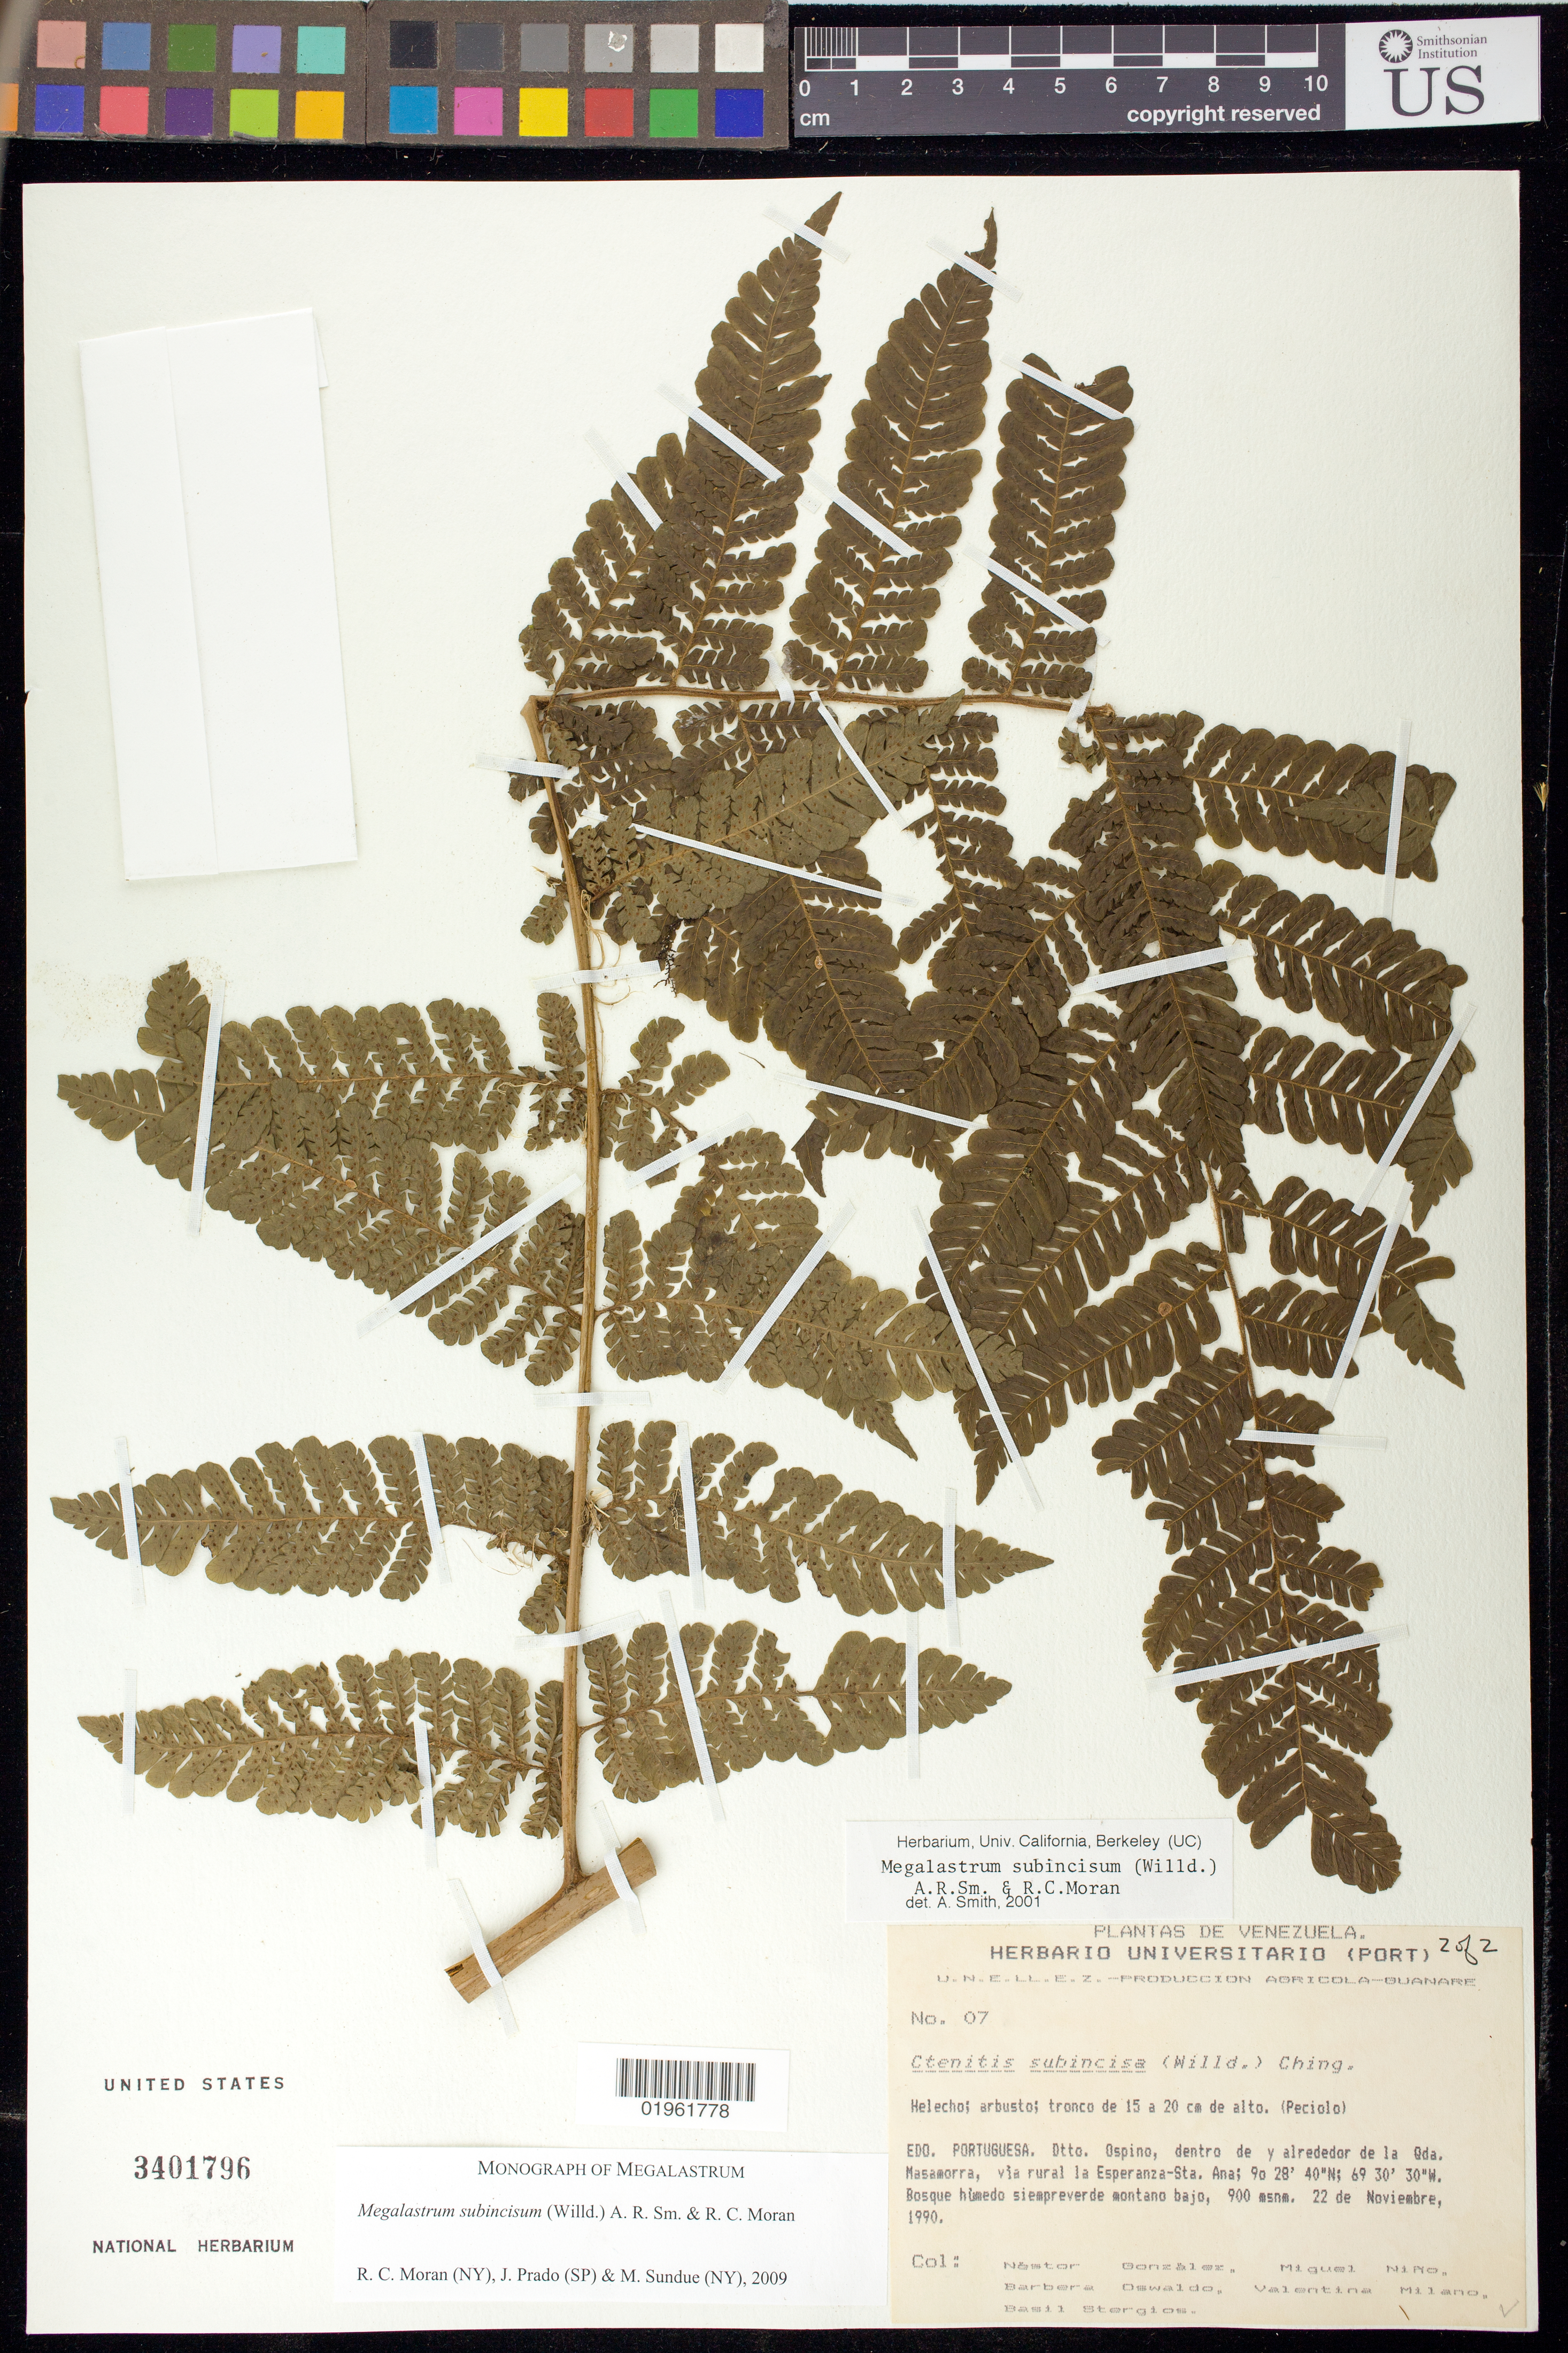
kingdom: Plantae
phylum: Tracheophyta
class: Polypodiopsida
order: Polypodiales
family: Dryopteridaceae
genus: Megalastrum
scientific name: Megalastrum subincisum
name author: (Willd.) A.R. Sm. & R.C. Moran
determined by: Moran, R. C.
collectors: N. Gonzales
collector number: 07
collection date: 1990-11-22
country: Venezuela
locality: EDO. PORTUGUESA. Dtto. Ospino, dentro de y alrededor de la Qda. Masamorra, via rural la Esperanza-Sta.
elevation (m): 900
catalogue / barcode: US 3401796